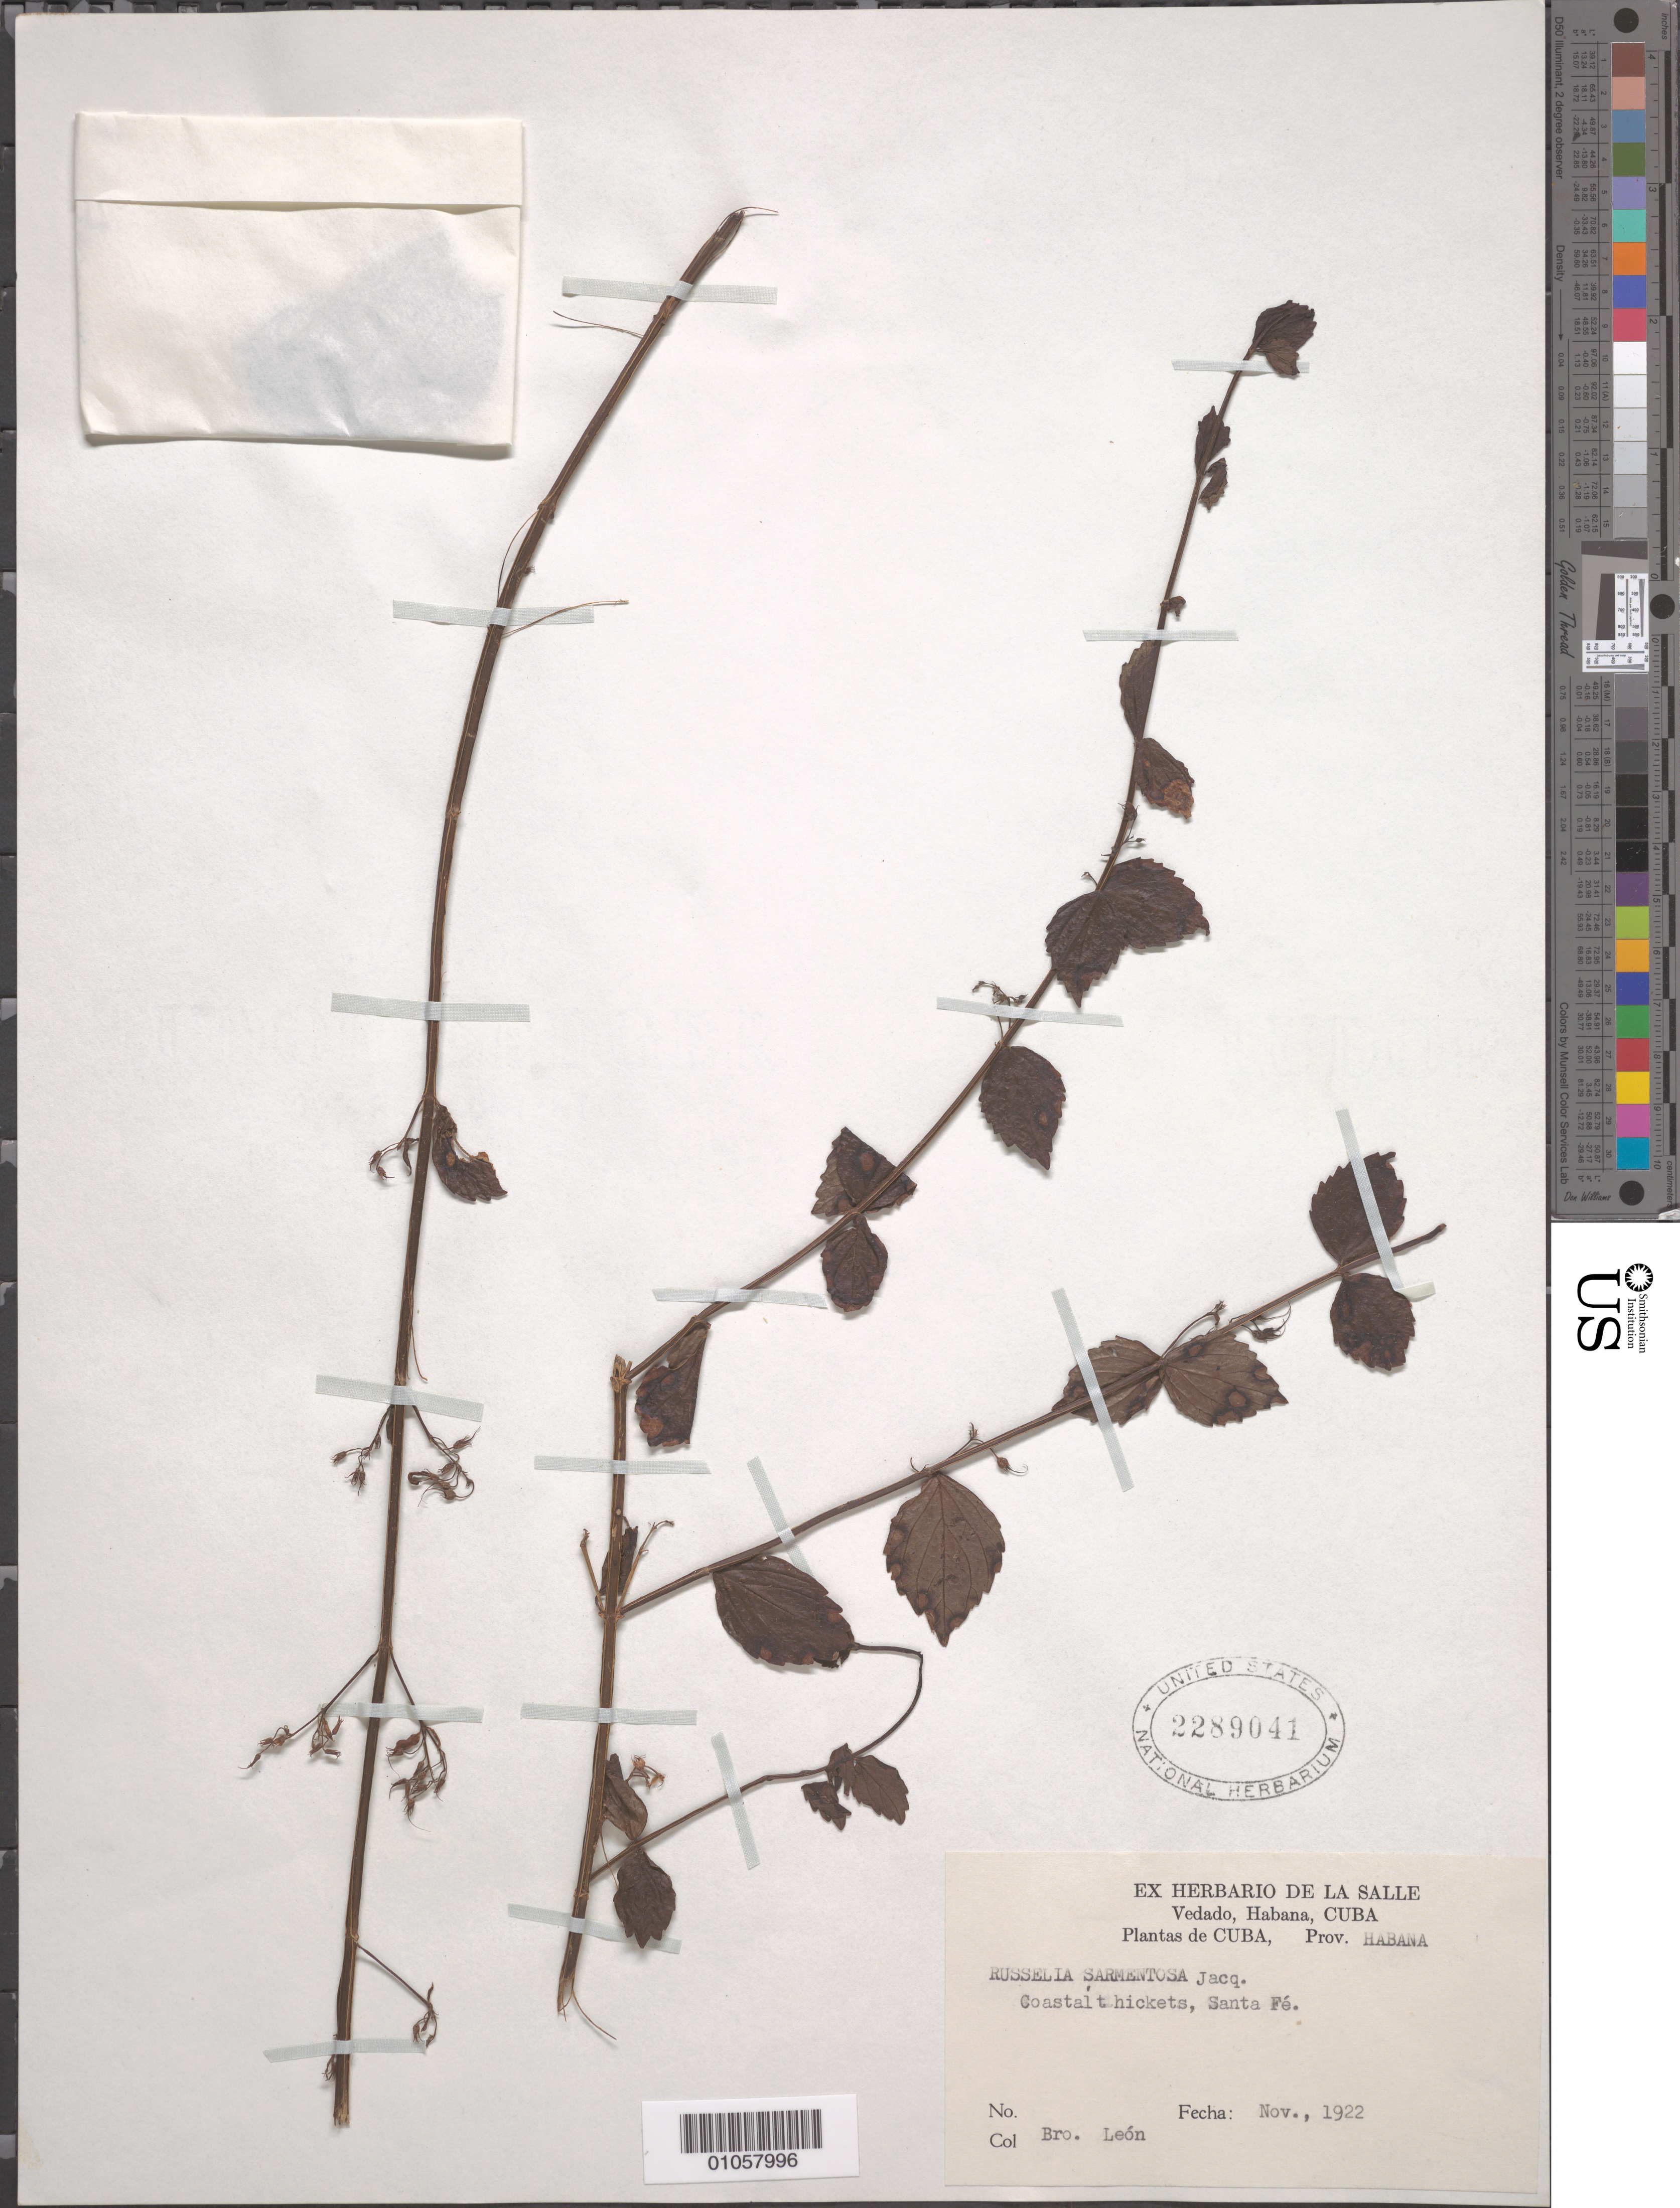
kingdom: Plantae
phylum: Tracheophyta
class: Magnoliopsida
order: Lamiales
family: Plantaginaceae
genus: Russelia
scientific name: Russelia sarmentosa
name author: Jacq.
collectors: Bro. León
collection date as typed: Nov 1922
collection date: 1922-11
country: Cuba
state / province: La Habana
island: Cuba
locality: Santa Fé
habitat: Coastal thickets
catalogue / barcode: US 2289041